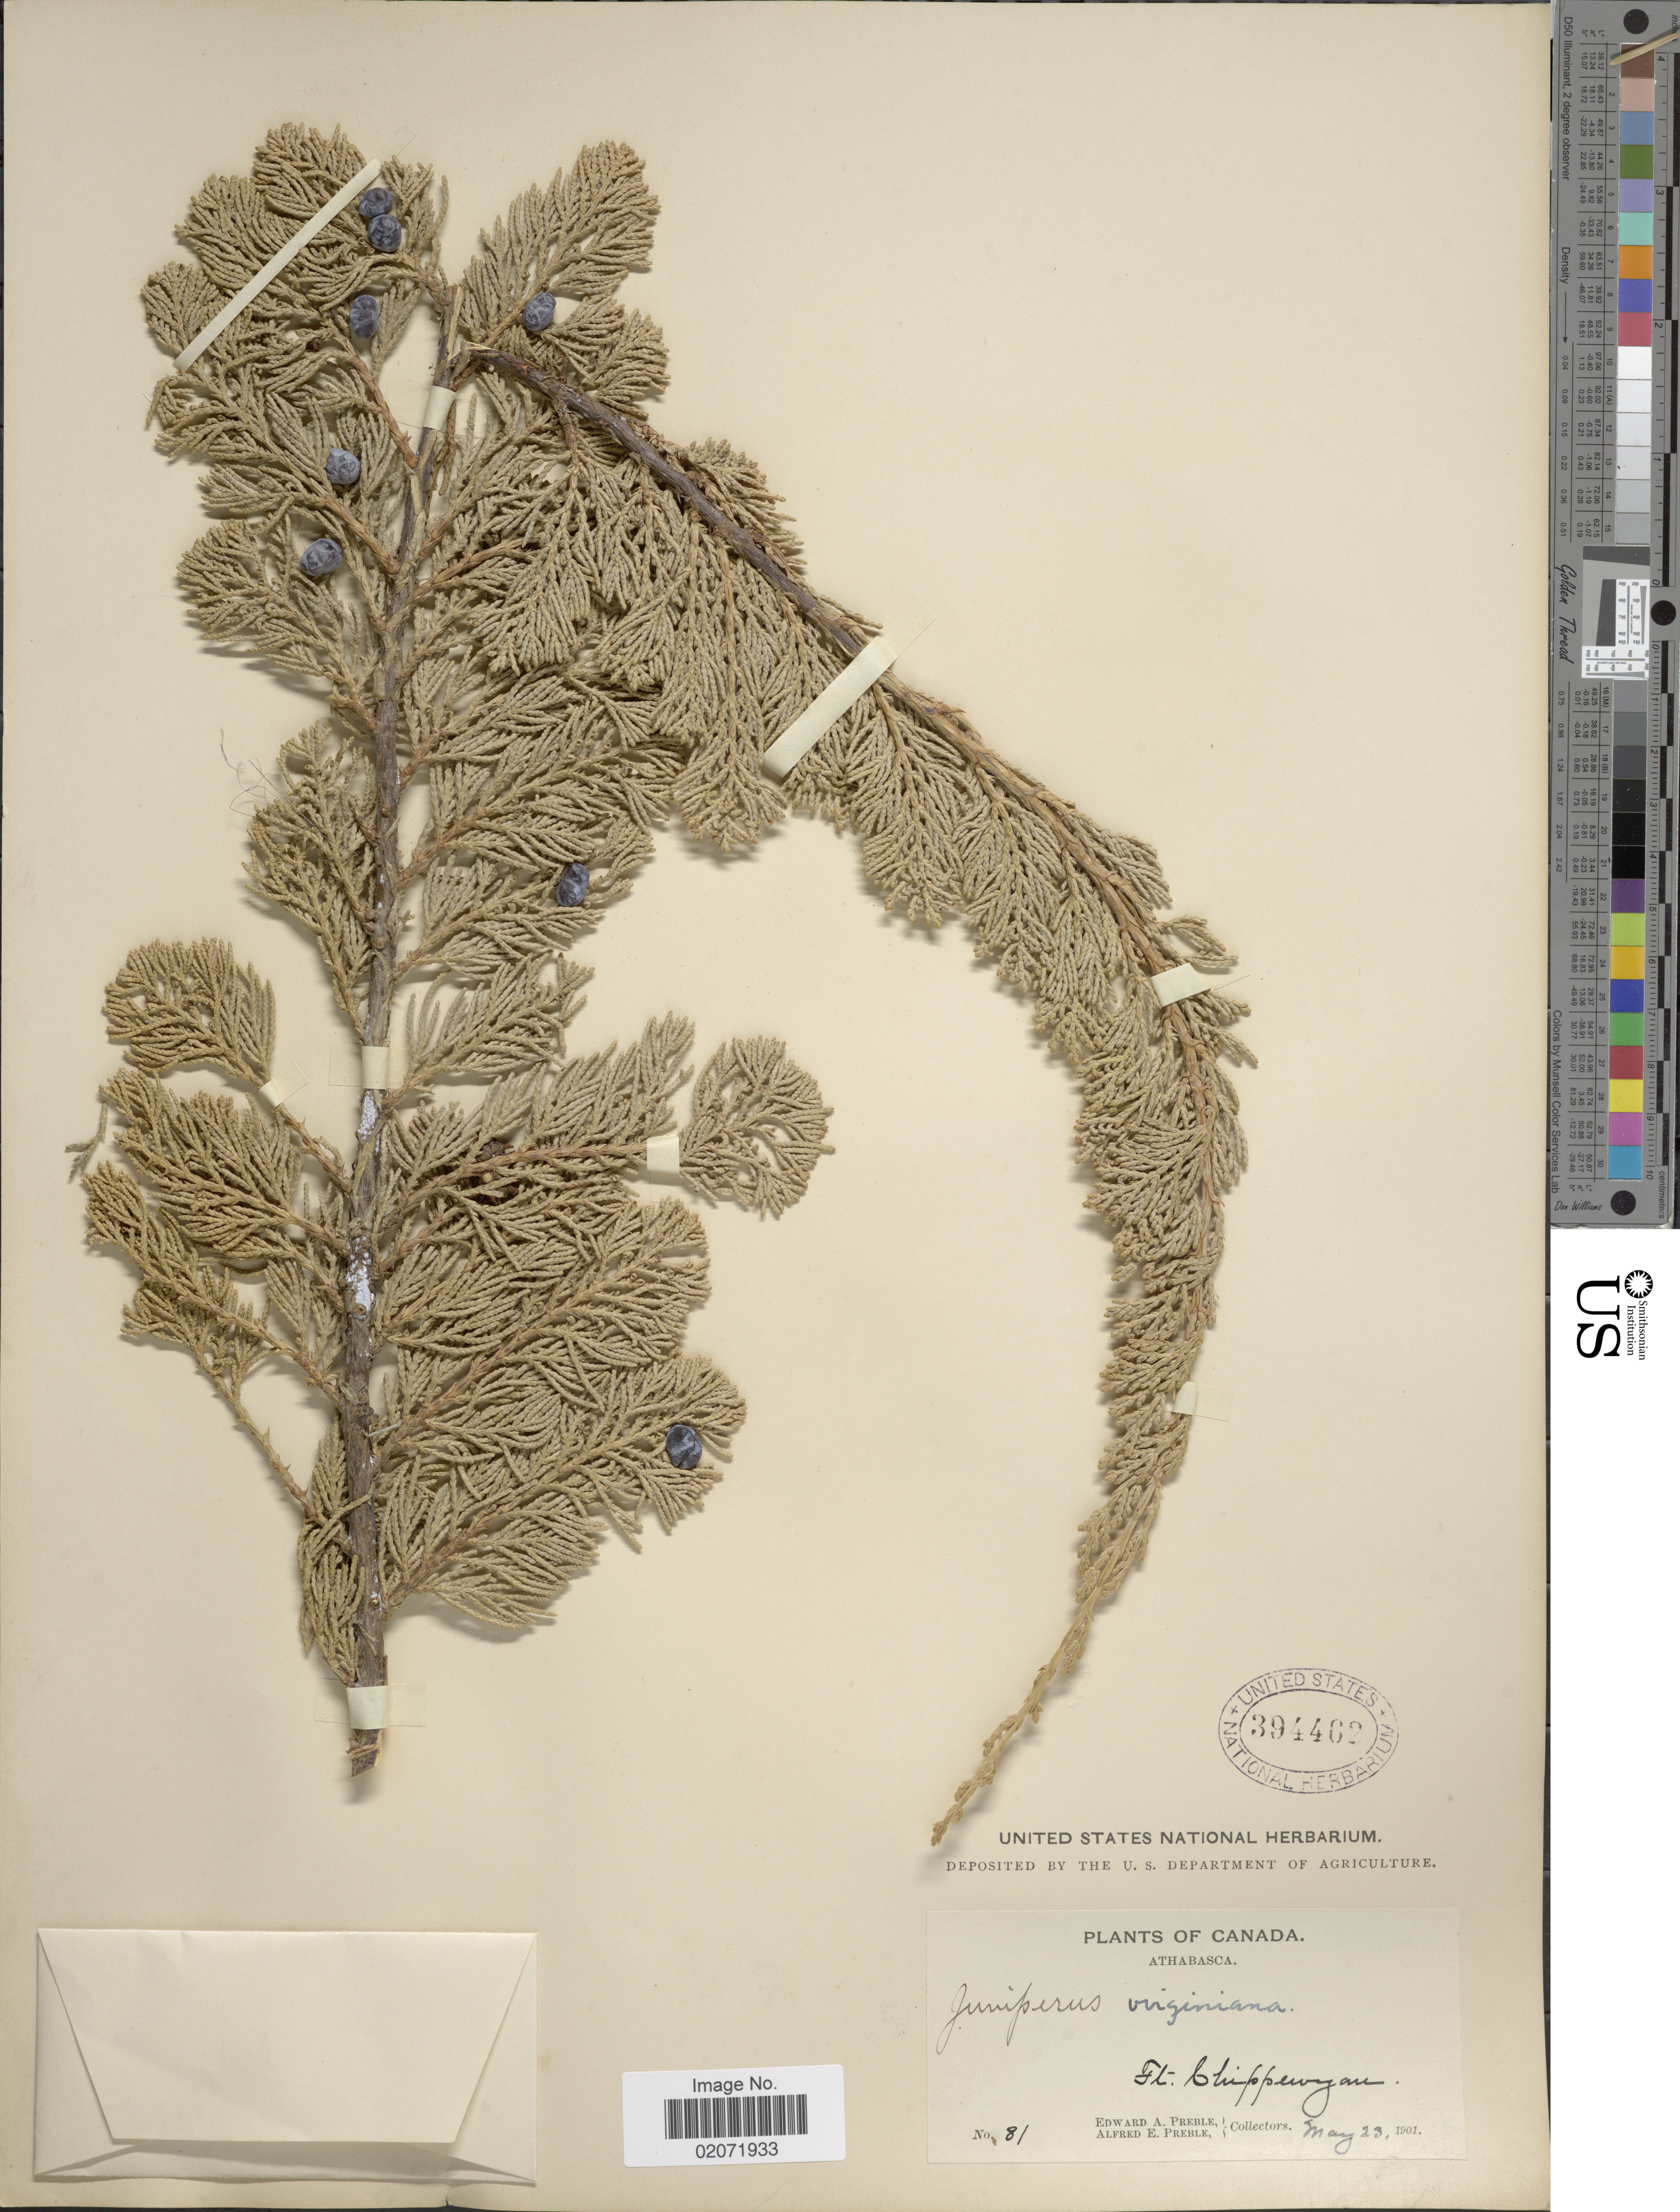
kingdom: Plantae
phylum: Tracheophyta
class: Pinopsida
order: Pinales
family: Cupressaceae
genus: Juniperus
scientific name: Juniperus scopulorum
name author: Sarg.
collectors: E. Preble & A. Preble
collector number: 81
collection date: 1901-05-23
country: Canada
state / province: Alberta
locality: Athabasca, Ft. Chippewyan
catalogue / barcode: US 394462